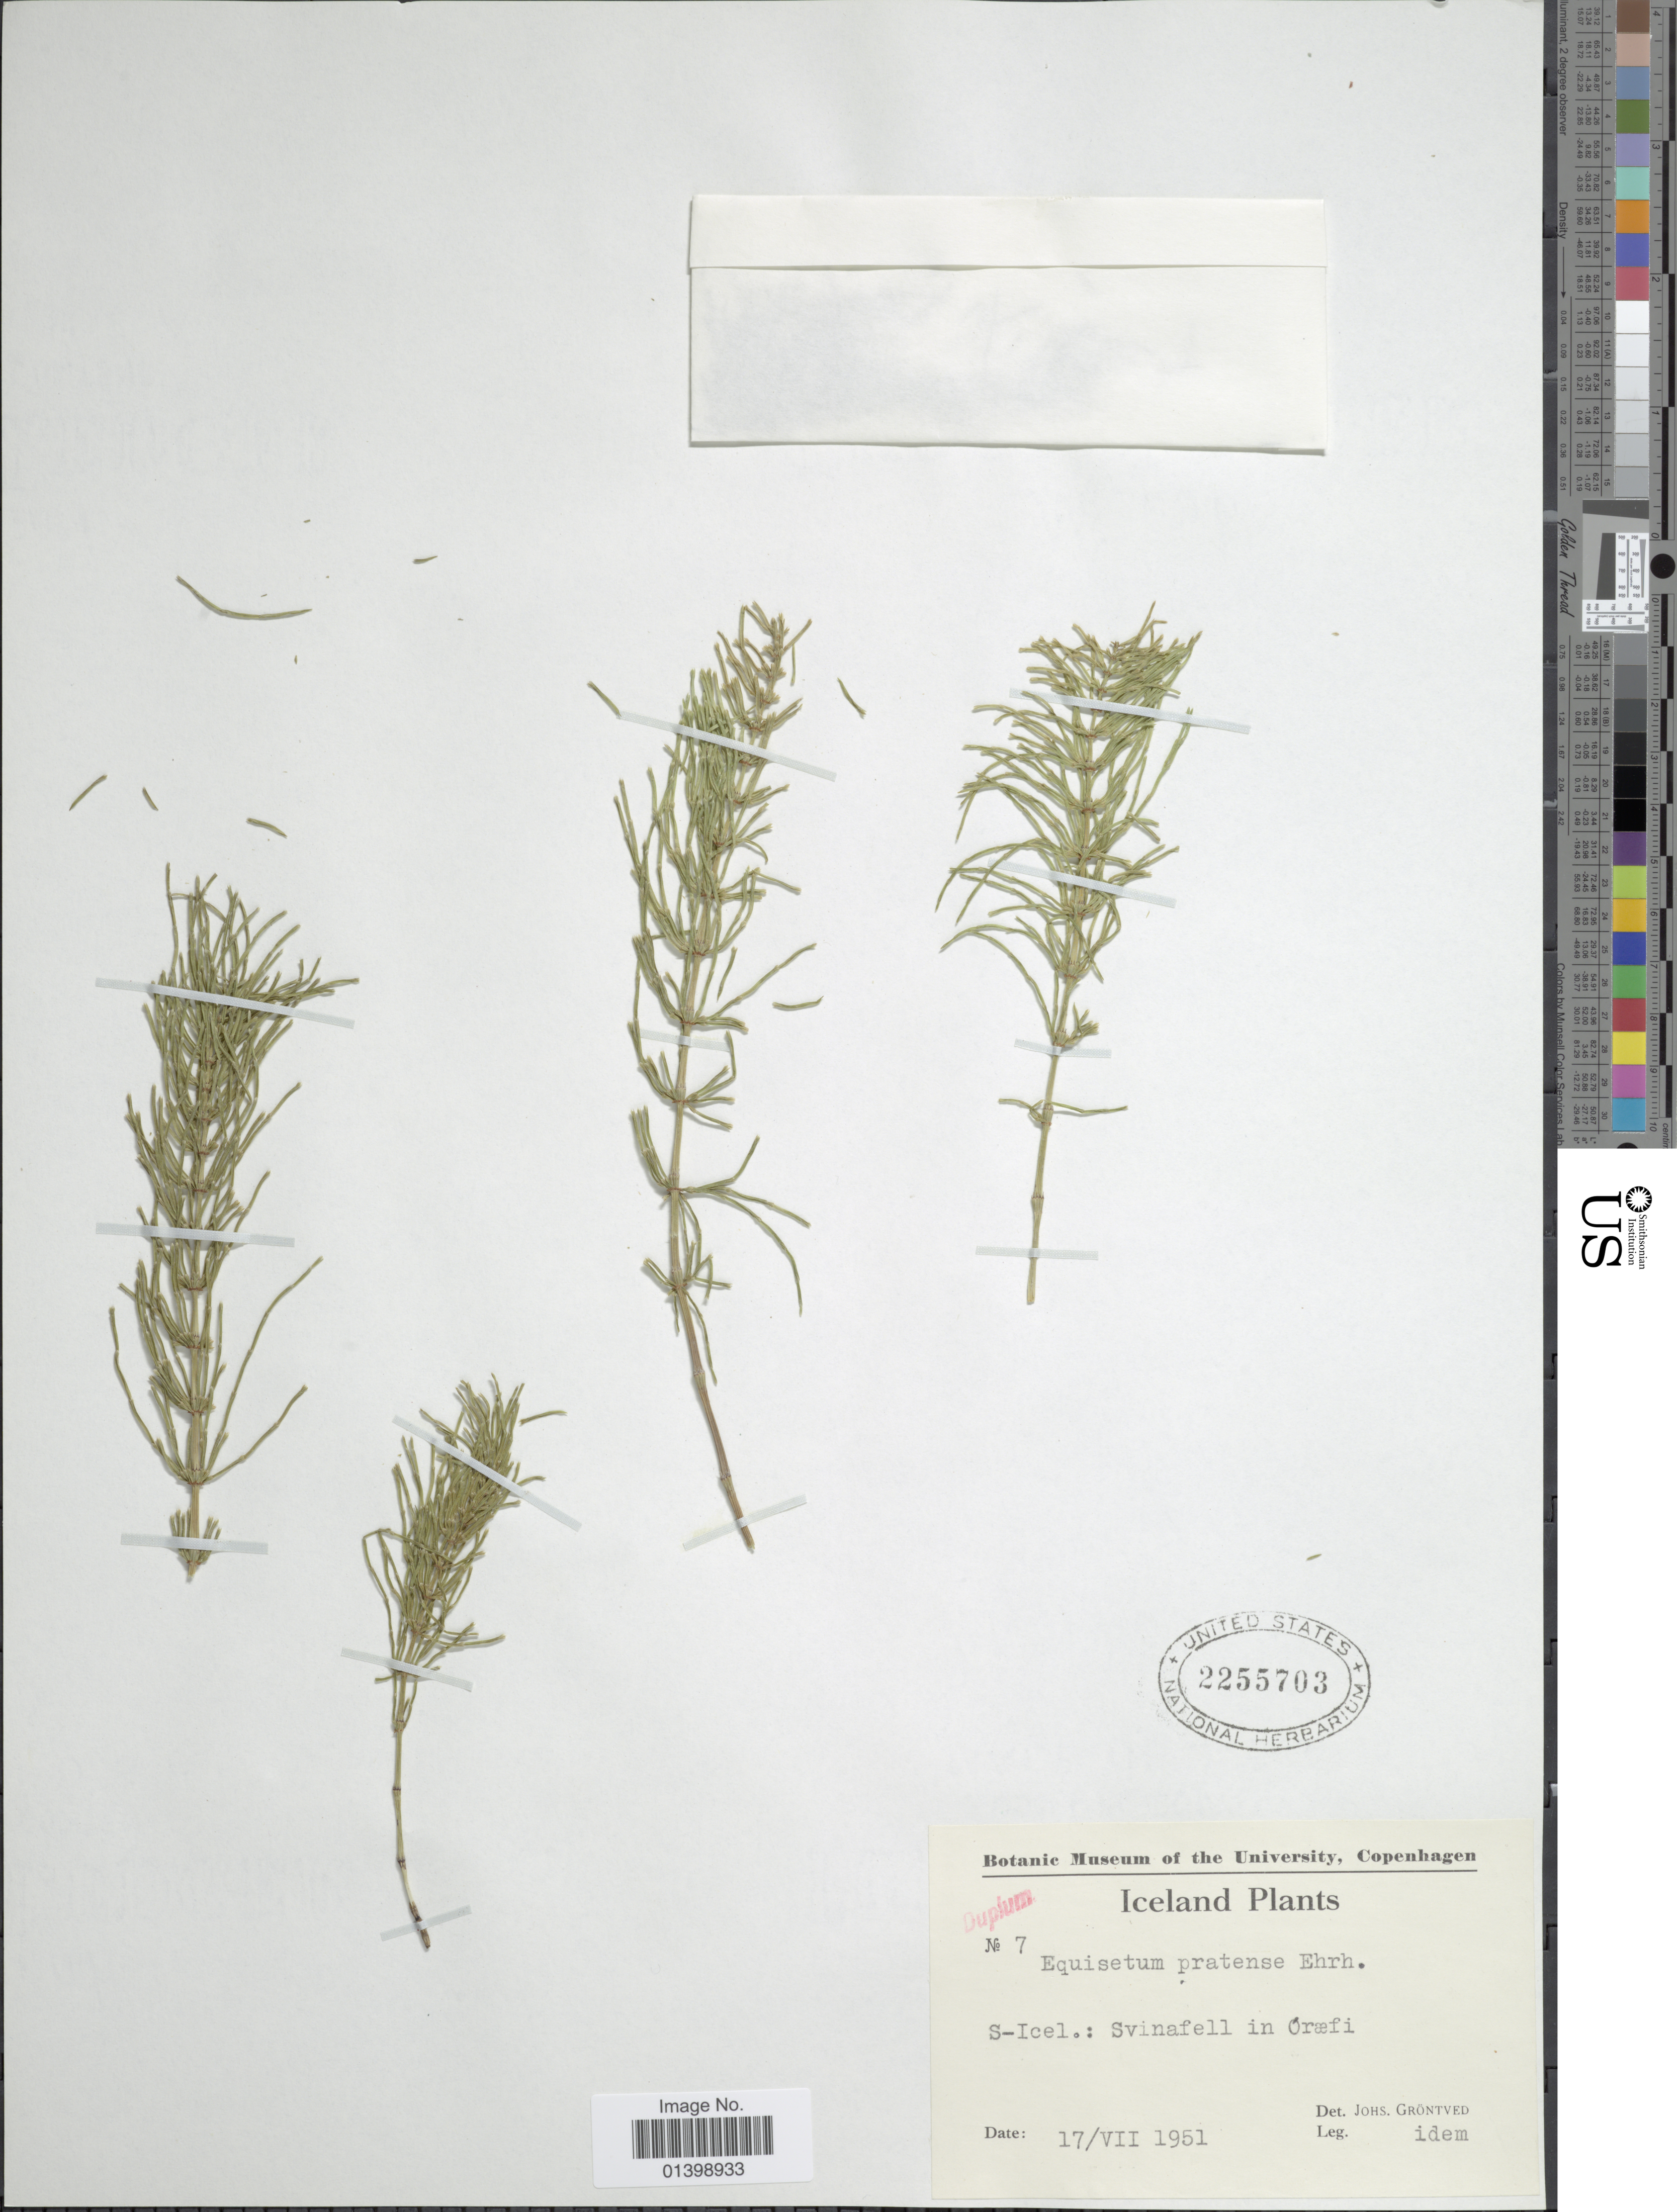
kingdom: Plantae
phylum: Tracheophyta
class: Polypodiopsida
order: Equisetales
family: Equisetaceae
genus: Equisetum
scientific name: Equisetum pratense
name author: Ehrh.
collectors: J. Gröntved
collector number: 7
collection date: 1951-07-17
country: Iceland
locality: S-Icel: Svinafell in Oræfi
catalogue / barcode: US 2255703